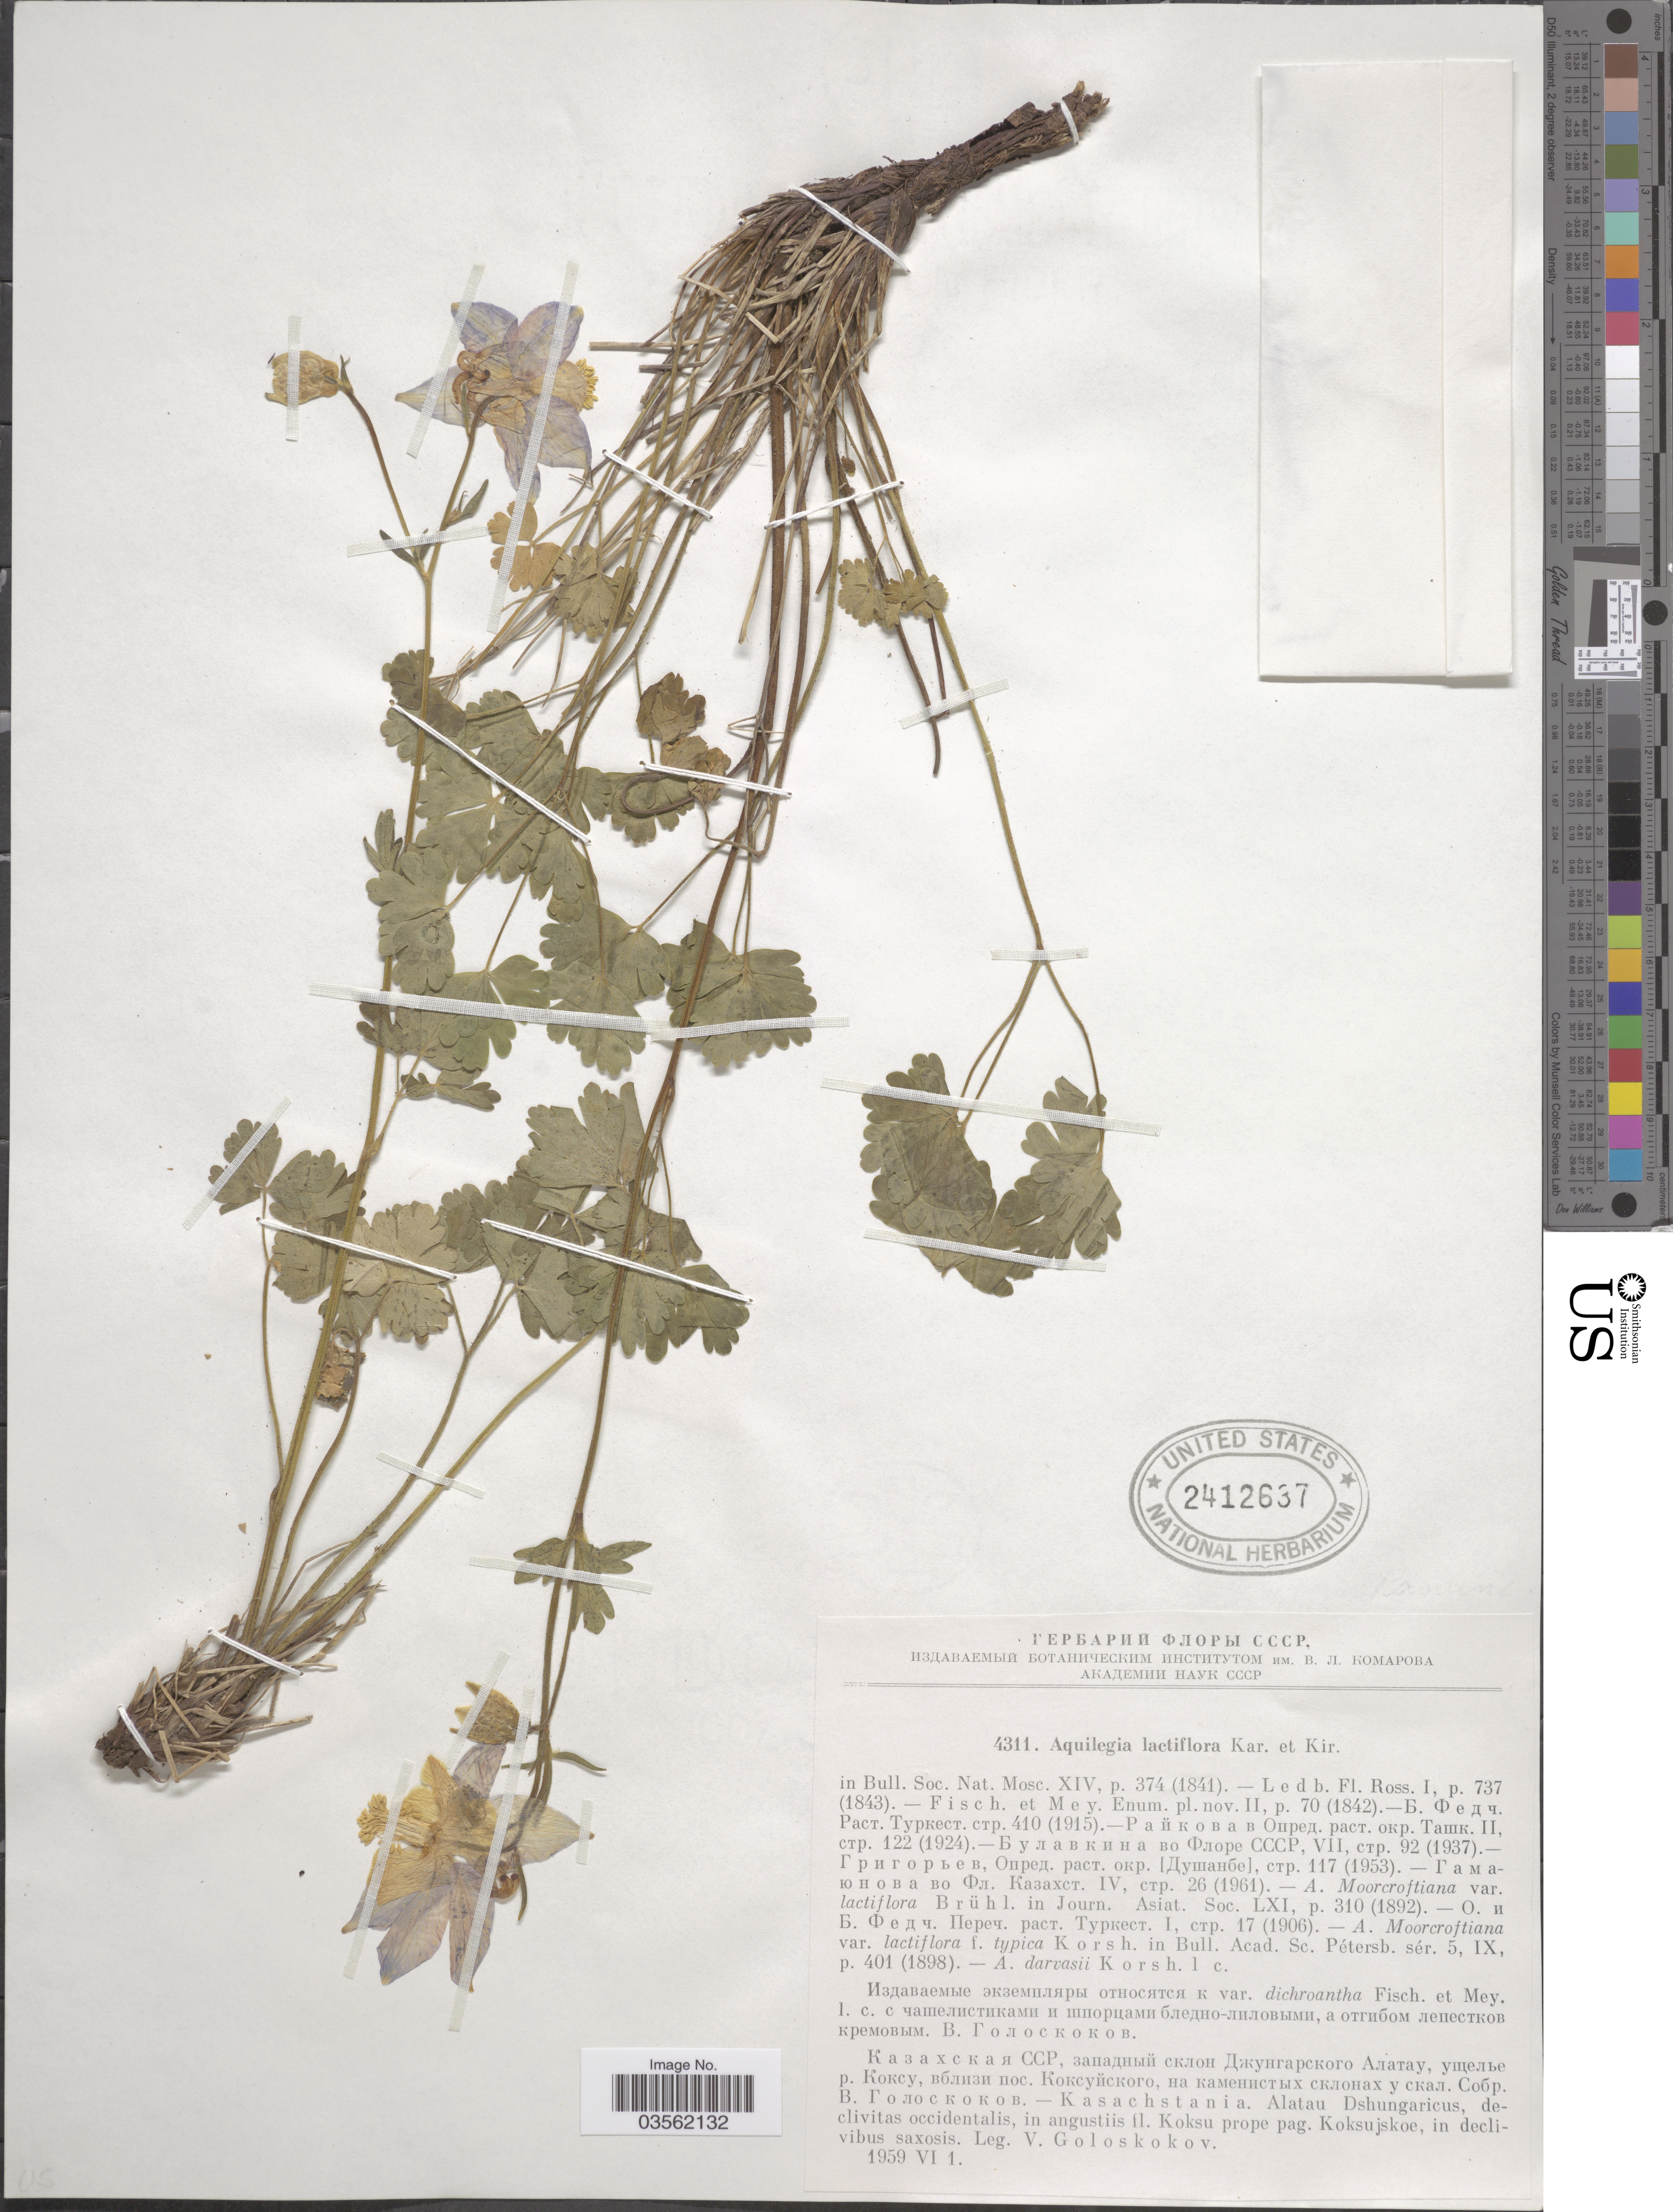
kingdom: Plantae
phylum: Tracheophyta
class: Magnoliopsida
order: Ranunculales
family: Ranunculaceae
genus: Aquilegia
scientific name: Aquilegia lactiflora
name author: Kar. & Kir.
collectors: V. P. Goloskokov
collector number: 4311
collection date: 1959-06-01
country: Kazakhstan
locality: Kasachstania. Alatau Dshungaricus, declivitas occidentalis, in angustiis fl. Koksu prope pag. Koksujskoe, in declivibus saxosis.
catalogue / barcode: US 2412637